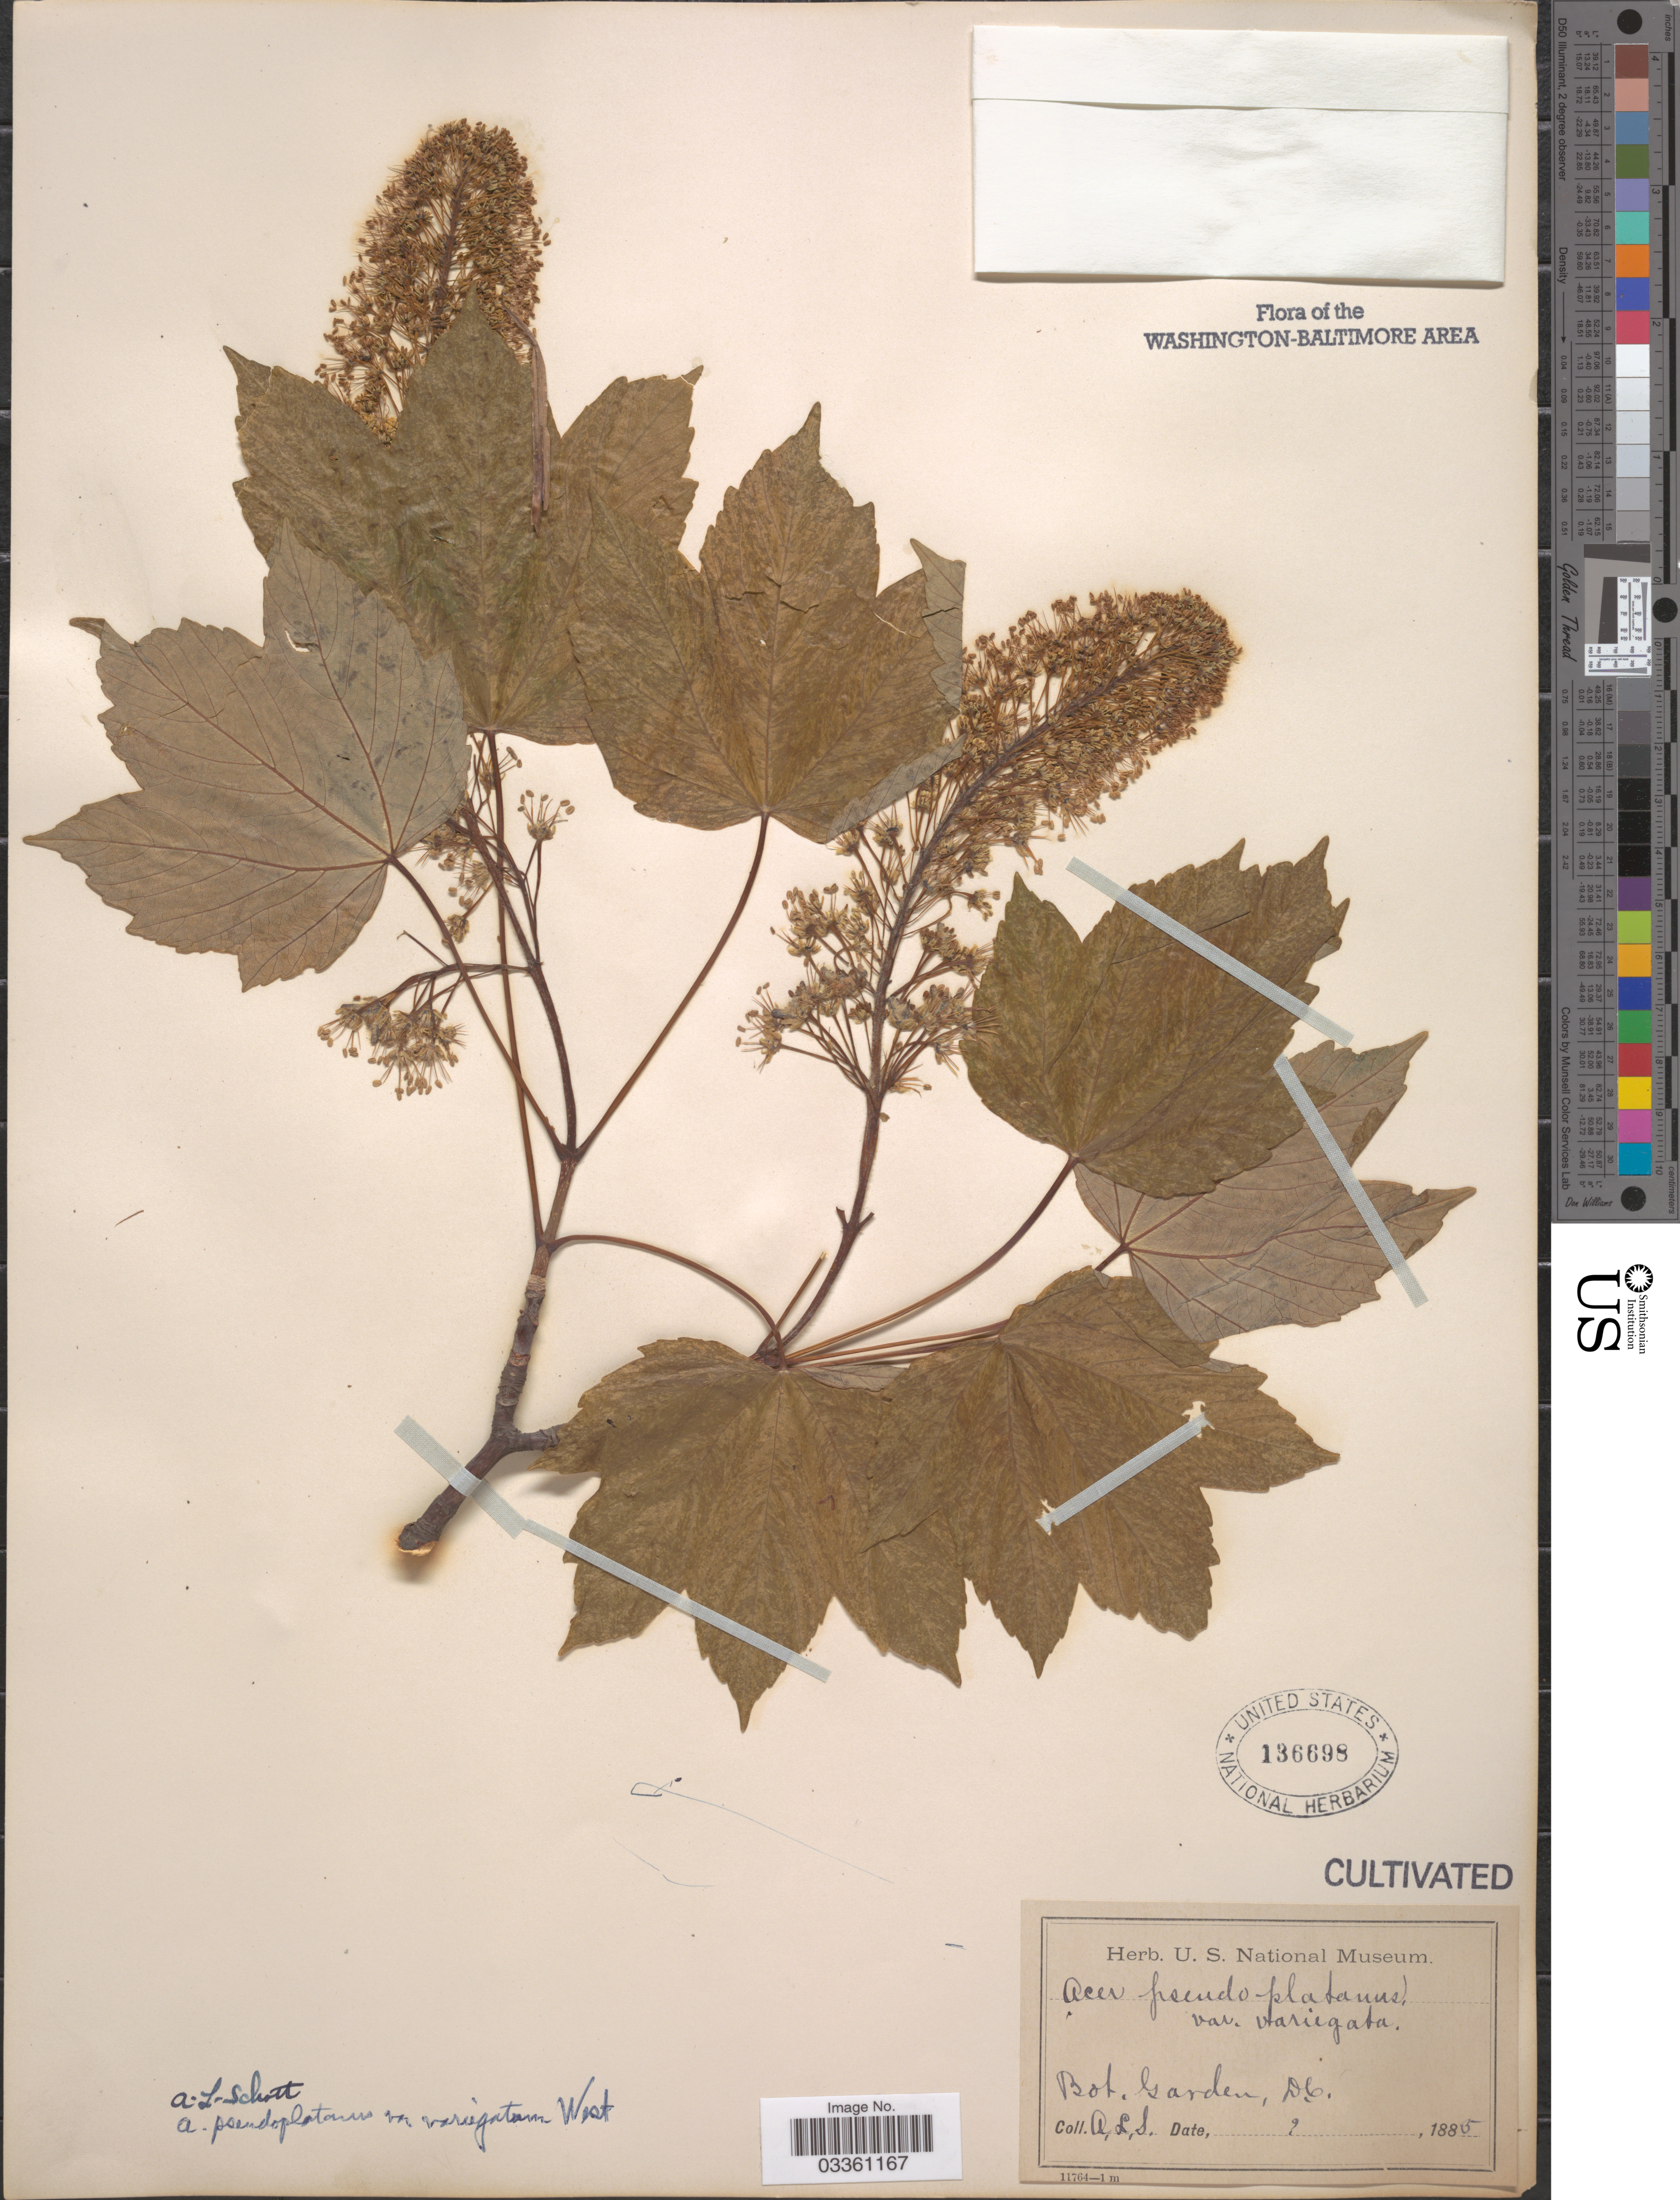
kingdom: Plantae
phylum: Tracheophyta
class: Magnoliopsida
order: Sapindales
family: Sapindaceae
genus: Acer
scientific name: Acer pseudoplatanus var. variegata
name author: West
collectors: A. L. Schott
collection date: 1885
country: United States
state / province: District of Columbia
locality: Bot. Garden, D.C.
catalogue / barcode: US 136698